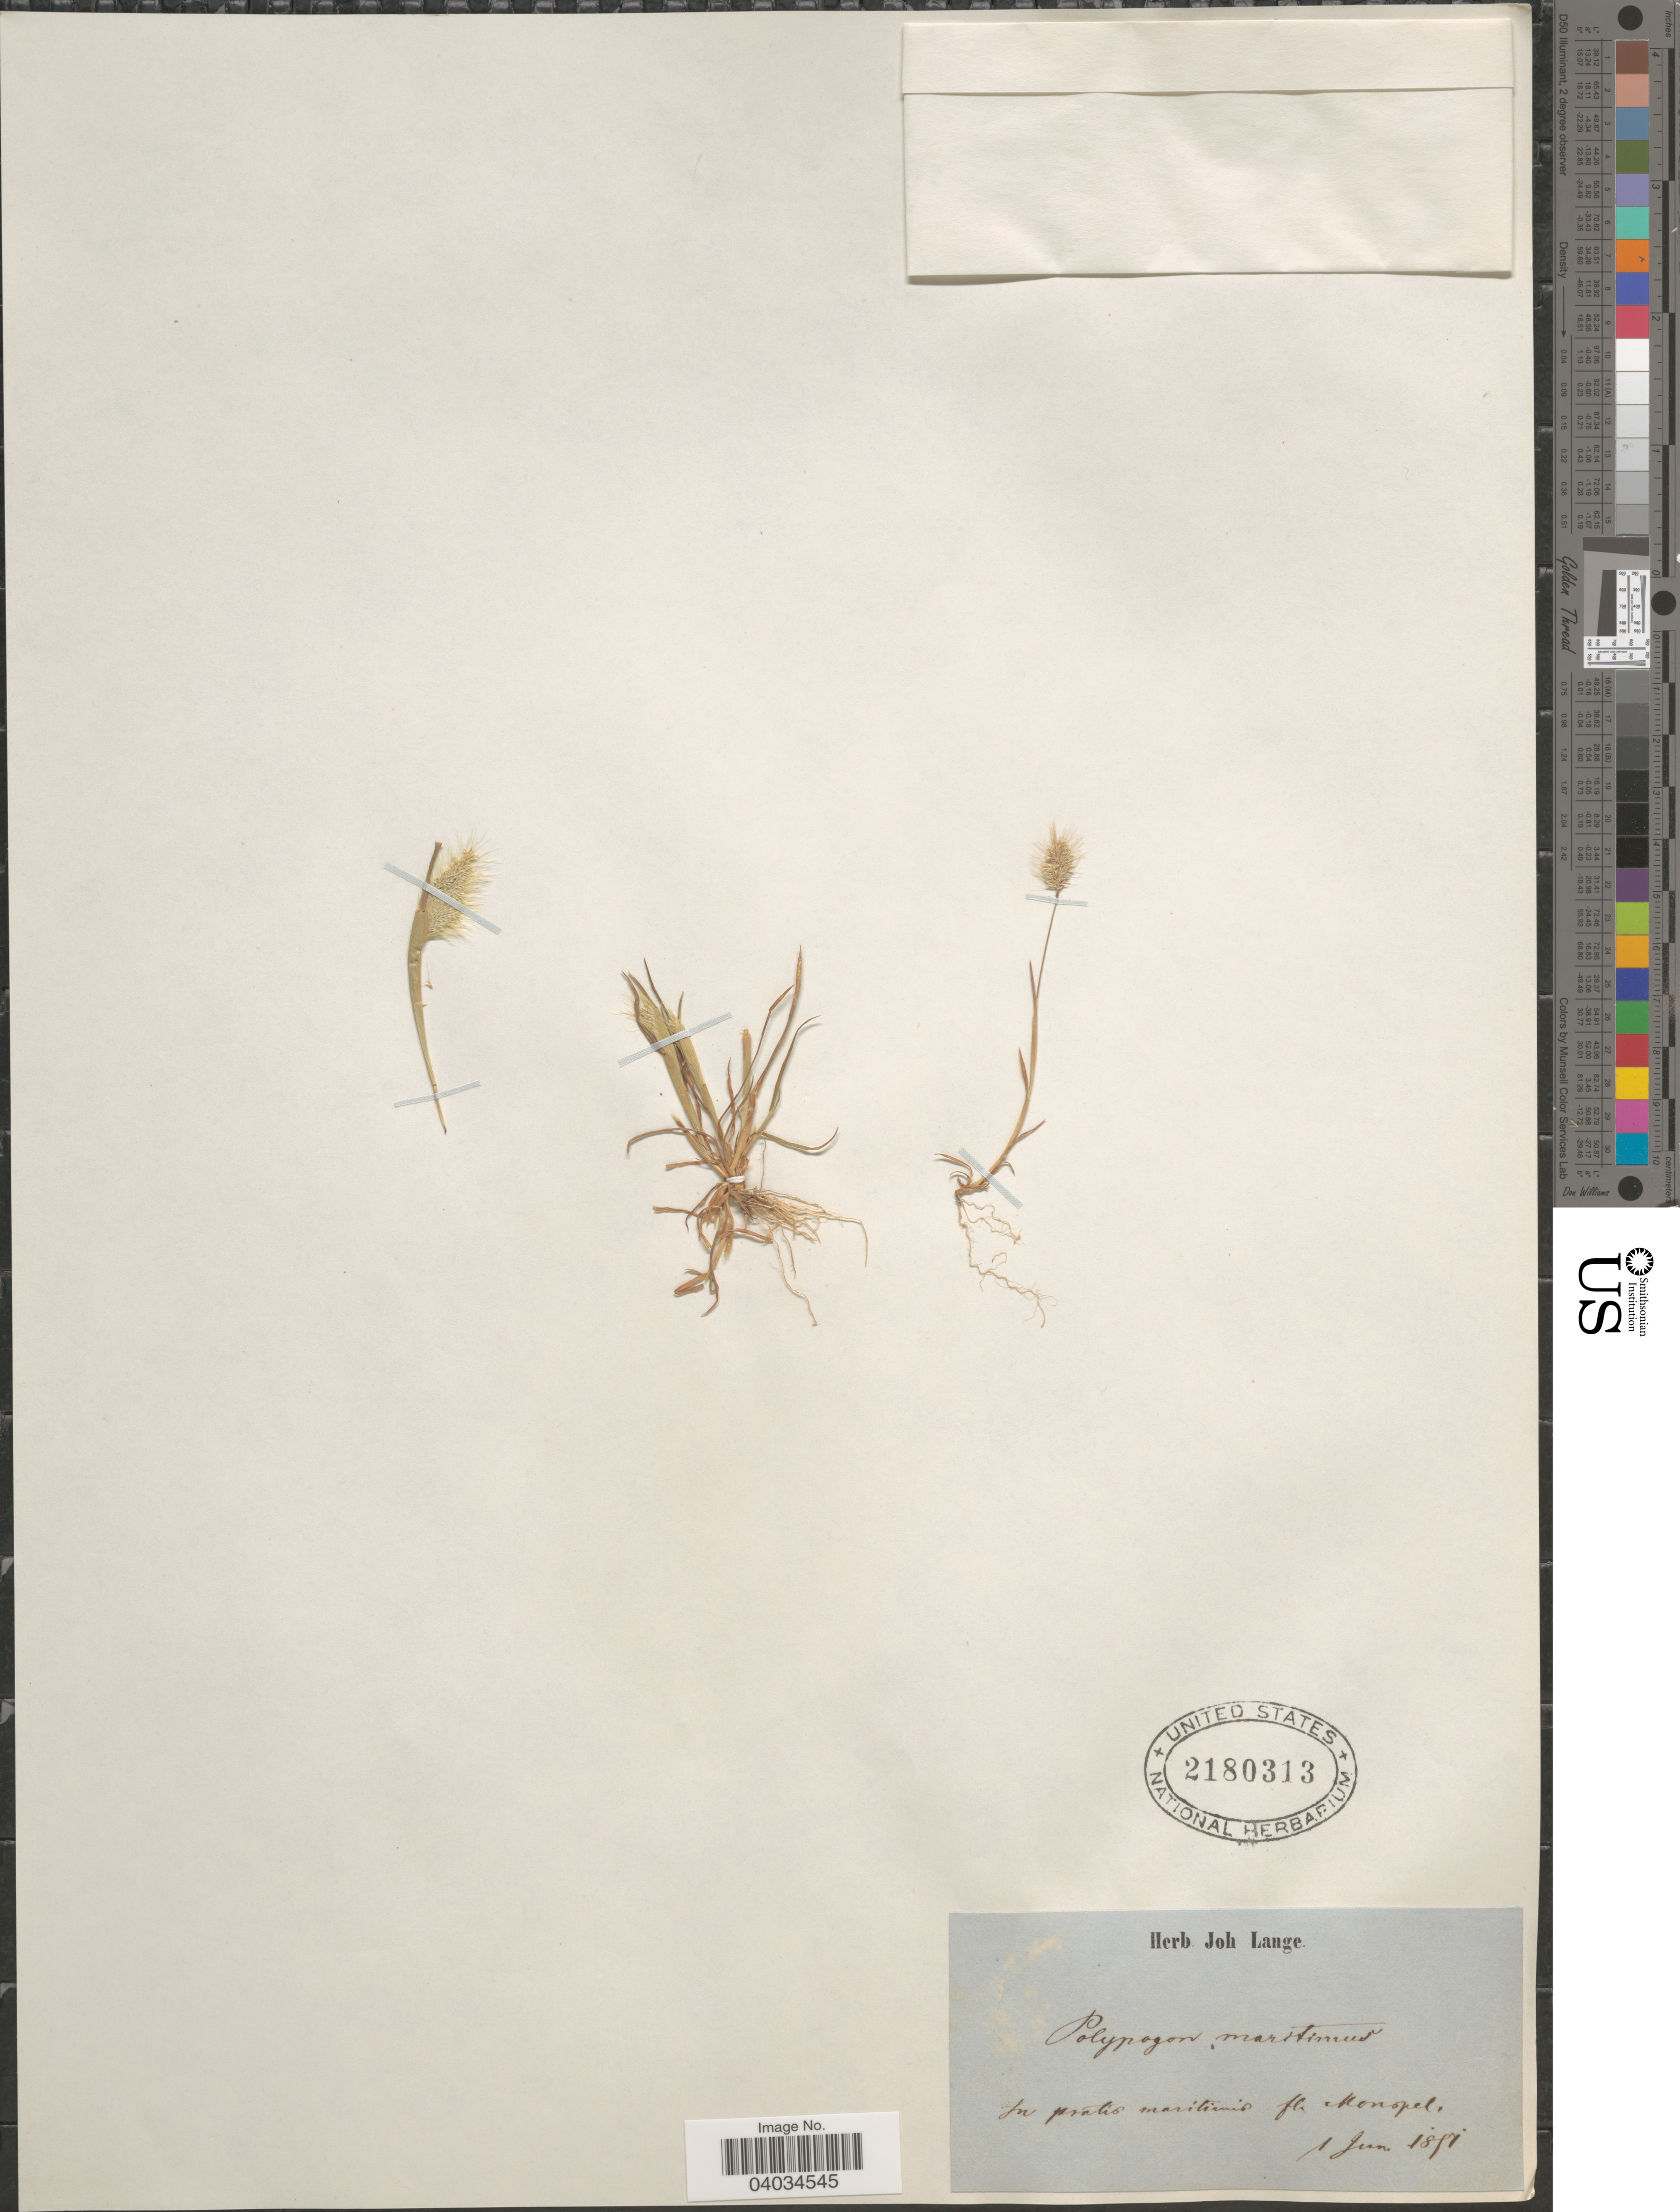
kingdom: Plantae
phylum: Tracheophyta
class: Liliopsida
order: Poales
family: Poaceae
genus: Polypogon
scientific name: Polypogon maritimus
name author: Willd.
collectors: ex herb. Joh. Lange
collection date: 1857-06-01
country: Italy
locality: In pratis maritimis fl. Monopoli.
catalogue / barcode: US 2180313